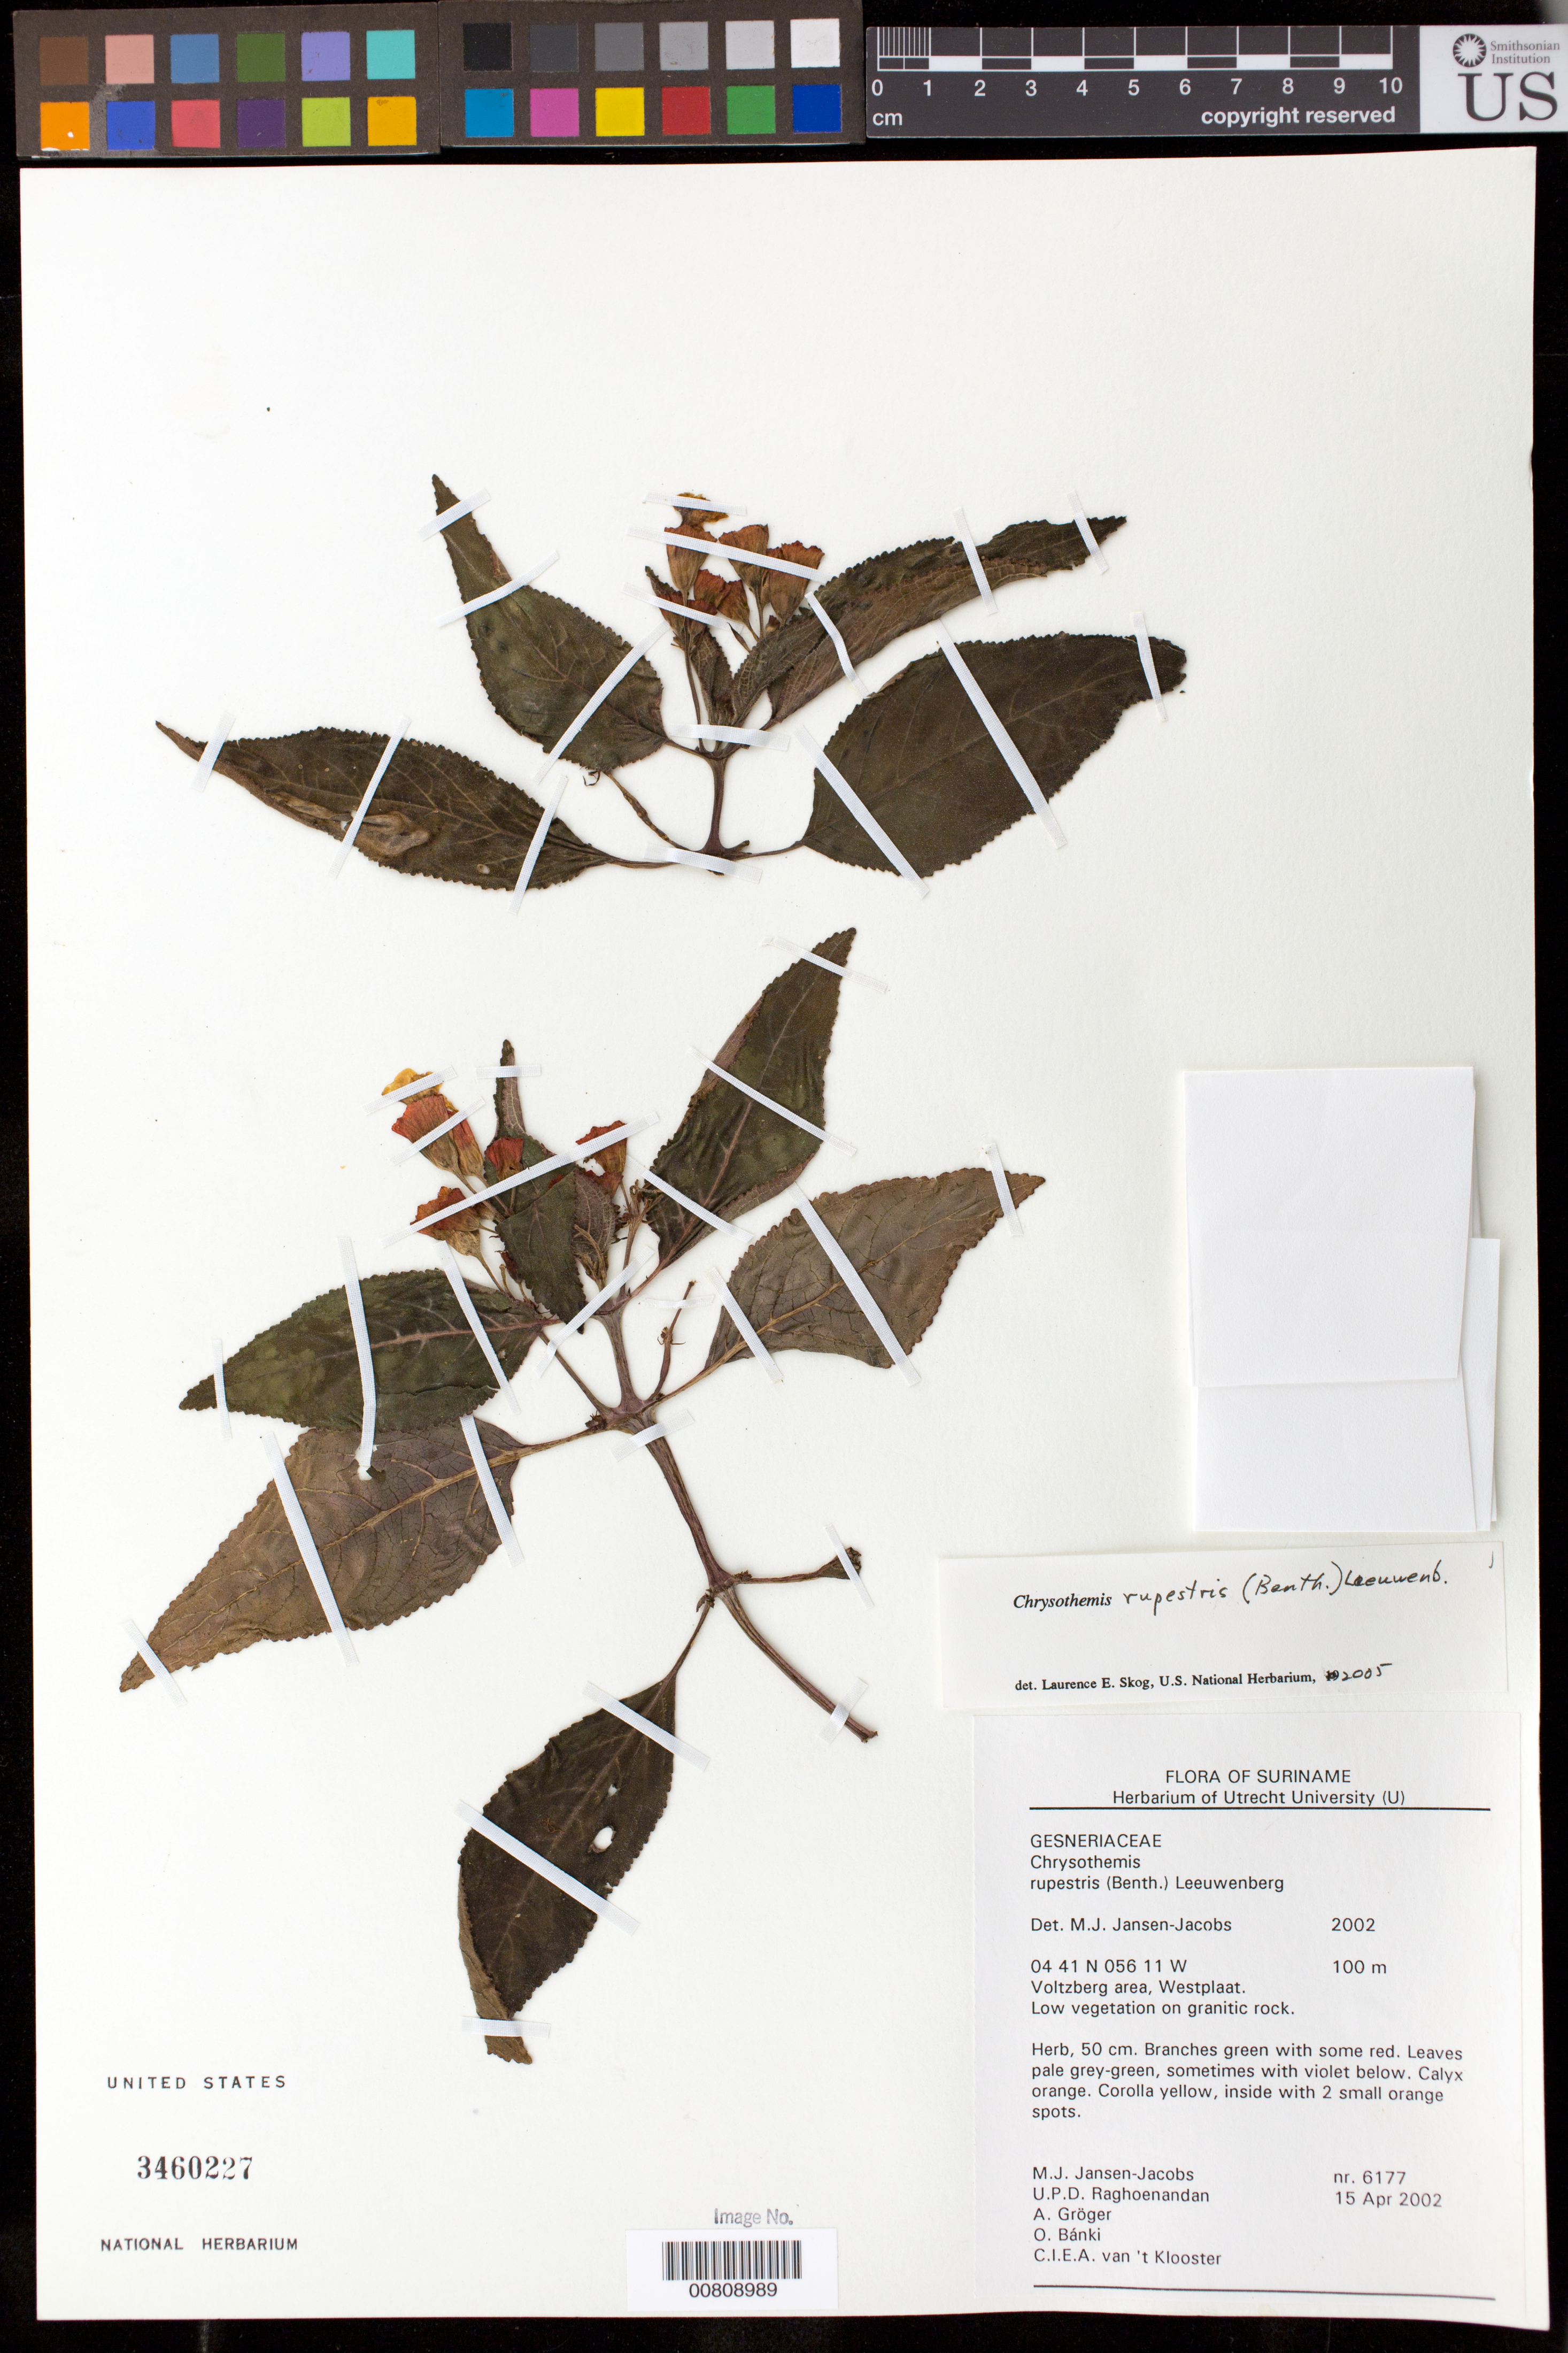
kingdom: Plantae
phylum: Tracheophyta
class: Magnoliopsida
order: Lamiales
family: Gesneriaceae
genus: Chrysothemis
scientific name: Chrysothemis rupestris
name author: (Benth.) Leeuwenb.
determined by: Skog, Laurence E.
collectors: M. J. Jansen-Jacobs & et al.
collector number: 6177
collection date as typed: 15 Apr 2002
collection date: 2002-04-15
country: Suriname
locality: Voltzberg area, Westplaat.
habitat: Low vegetation on granitic rock.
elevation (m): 100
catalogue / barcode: US 3460227